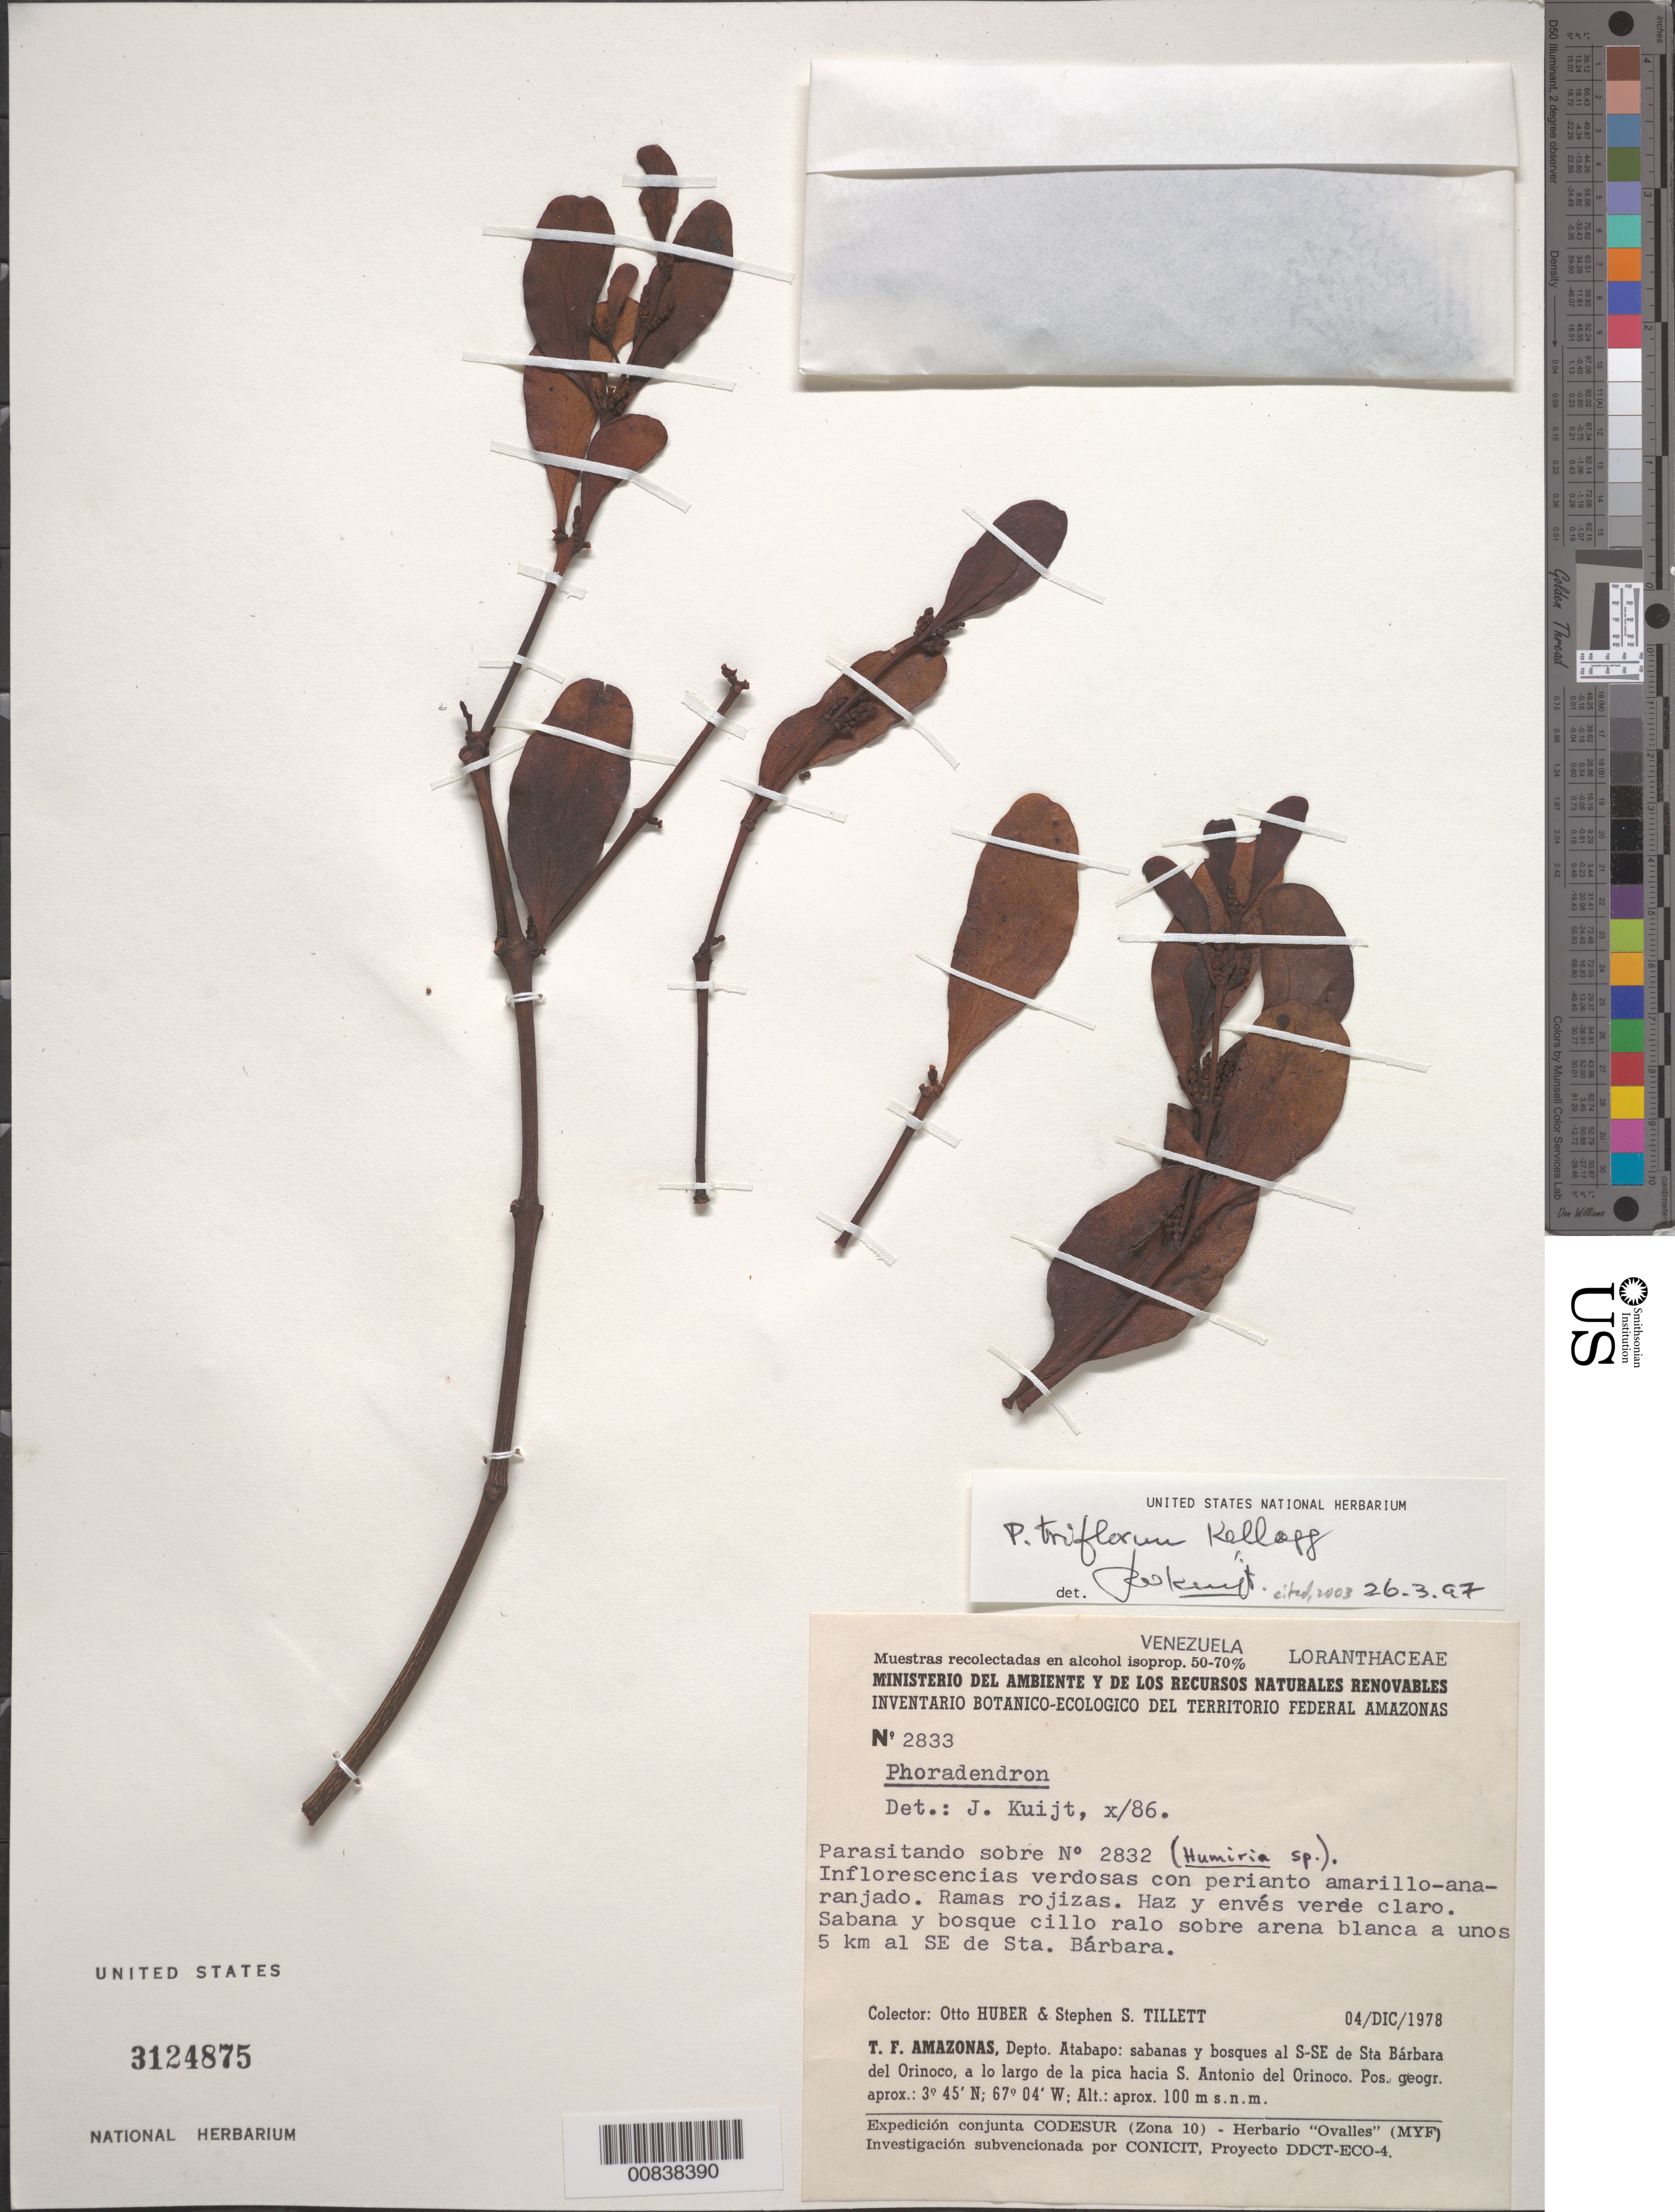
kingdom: Plantae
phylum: Tracheophyta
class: Magnoliopsida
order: Santalales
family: Viscaceae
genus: Phoradendron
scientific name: Phoradendron triflorum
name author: E.A. Kellogg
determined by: Kuijt, Job, (CANADA)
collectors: O. Huber & S. S. Tillett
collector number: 2833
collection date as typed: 4-Dec-78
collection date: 1978-12-04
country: Venezuela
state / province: Amazonas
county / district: Atabapo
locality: Sta. Bárbara del Orinoco, 5 km al SE, hacia S. Antonio del Orinoco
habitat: Sabanas y bosques; parasitando sobre no.2832(Humiria sp.); sabana y bosque cillo ralo sobre arena blanca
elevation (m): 100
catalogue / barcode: US 3124875